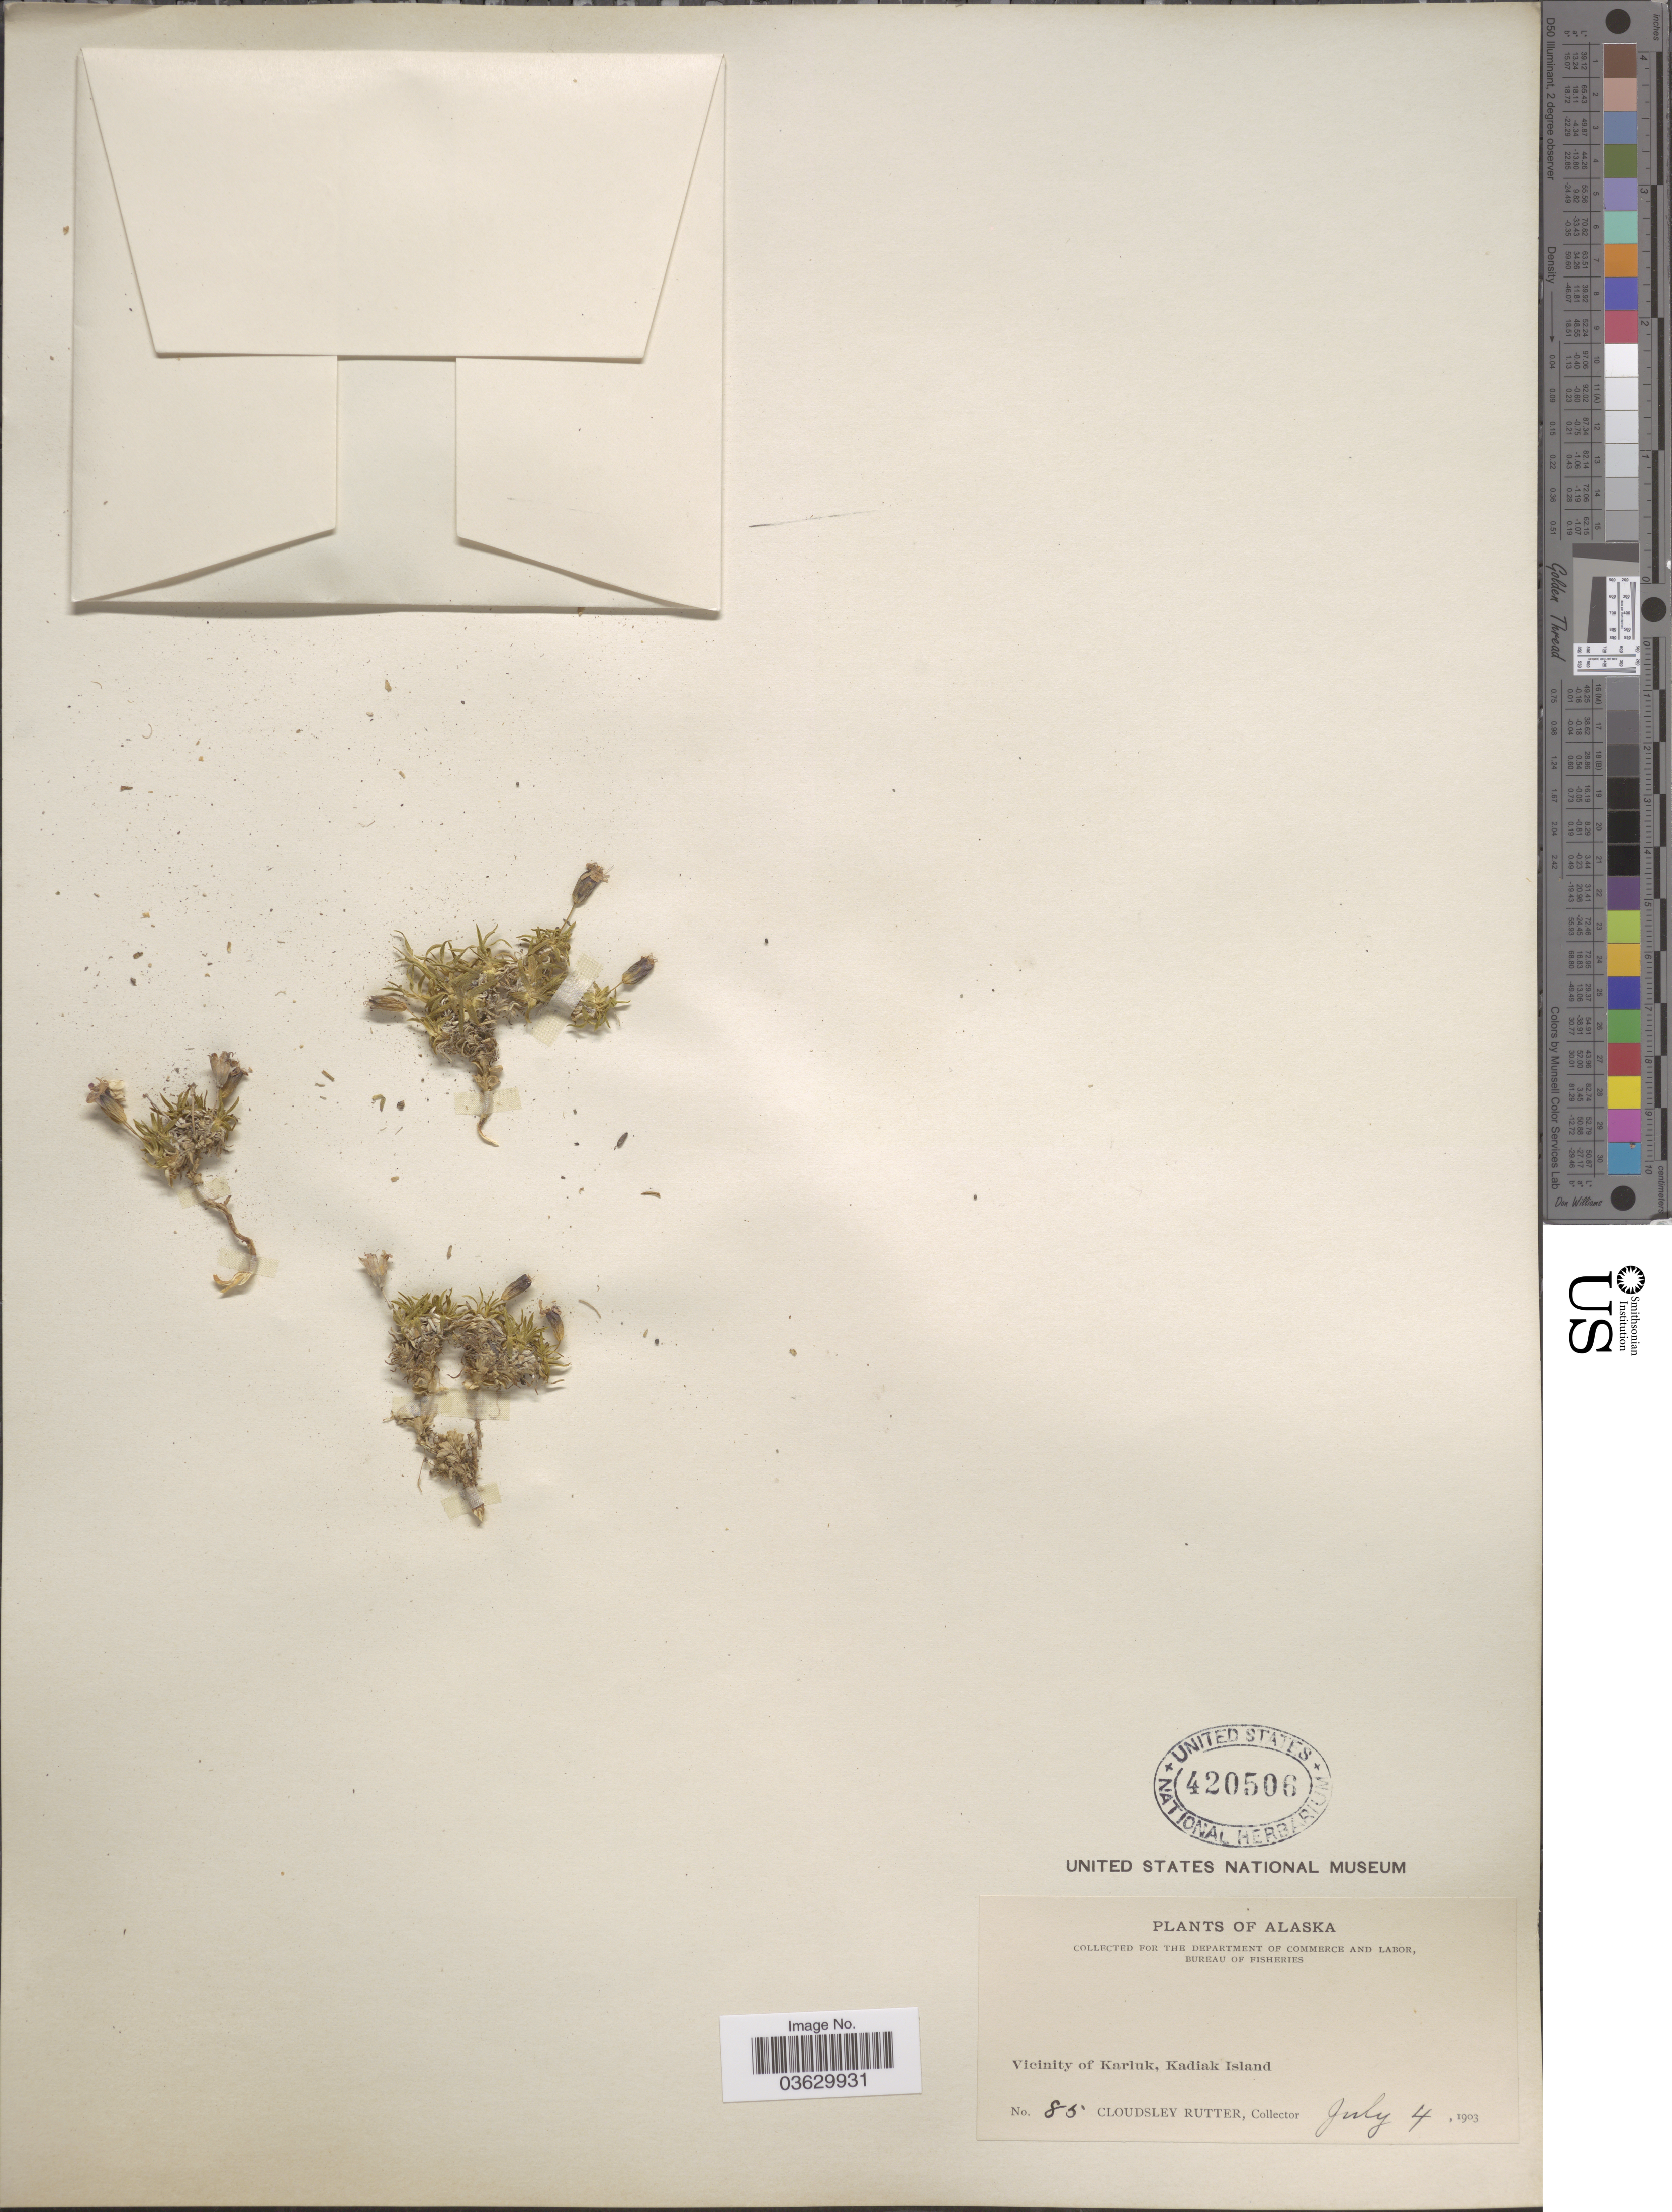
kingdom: Plantae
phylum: Tracheophyta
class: Magnoliopsida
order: Caryophyllales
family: Caryophyllaceae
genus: Silene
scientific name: Silene acaulis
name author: (L.) Jacq.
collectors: C. Rutter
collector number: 85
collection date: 1903-07-04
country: United States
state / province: Alaska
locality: Vicinity of Karluk, Kadiak Island.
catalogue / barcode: US 420506